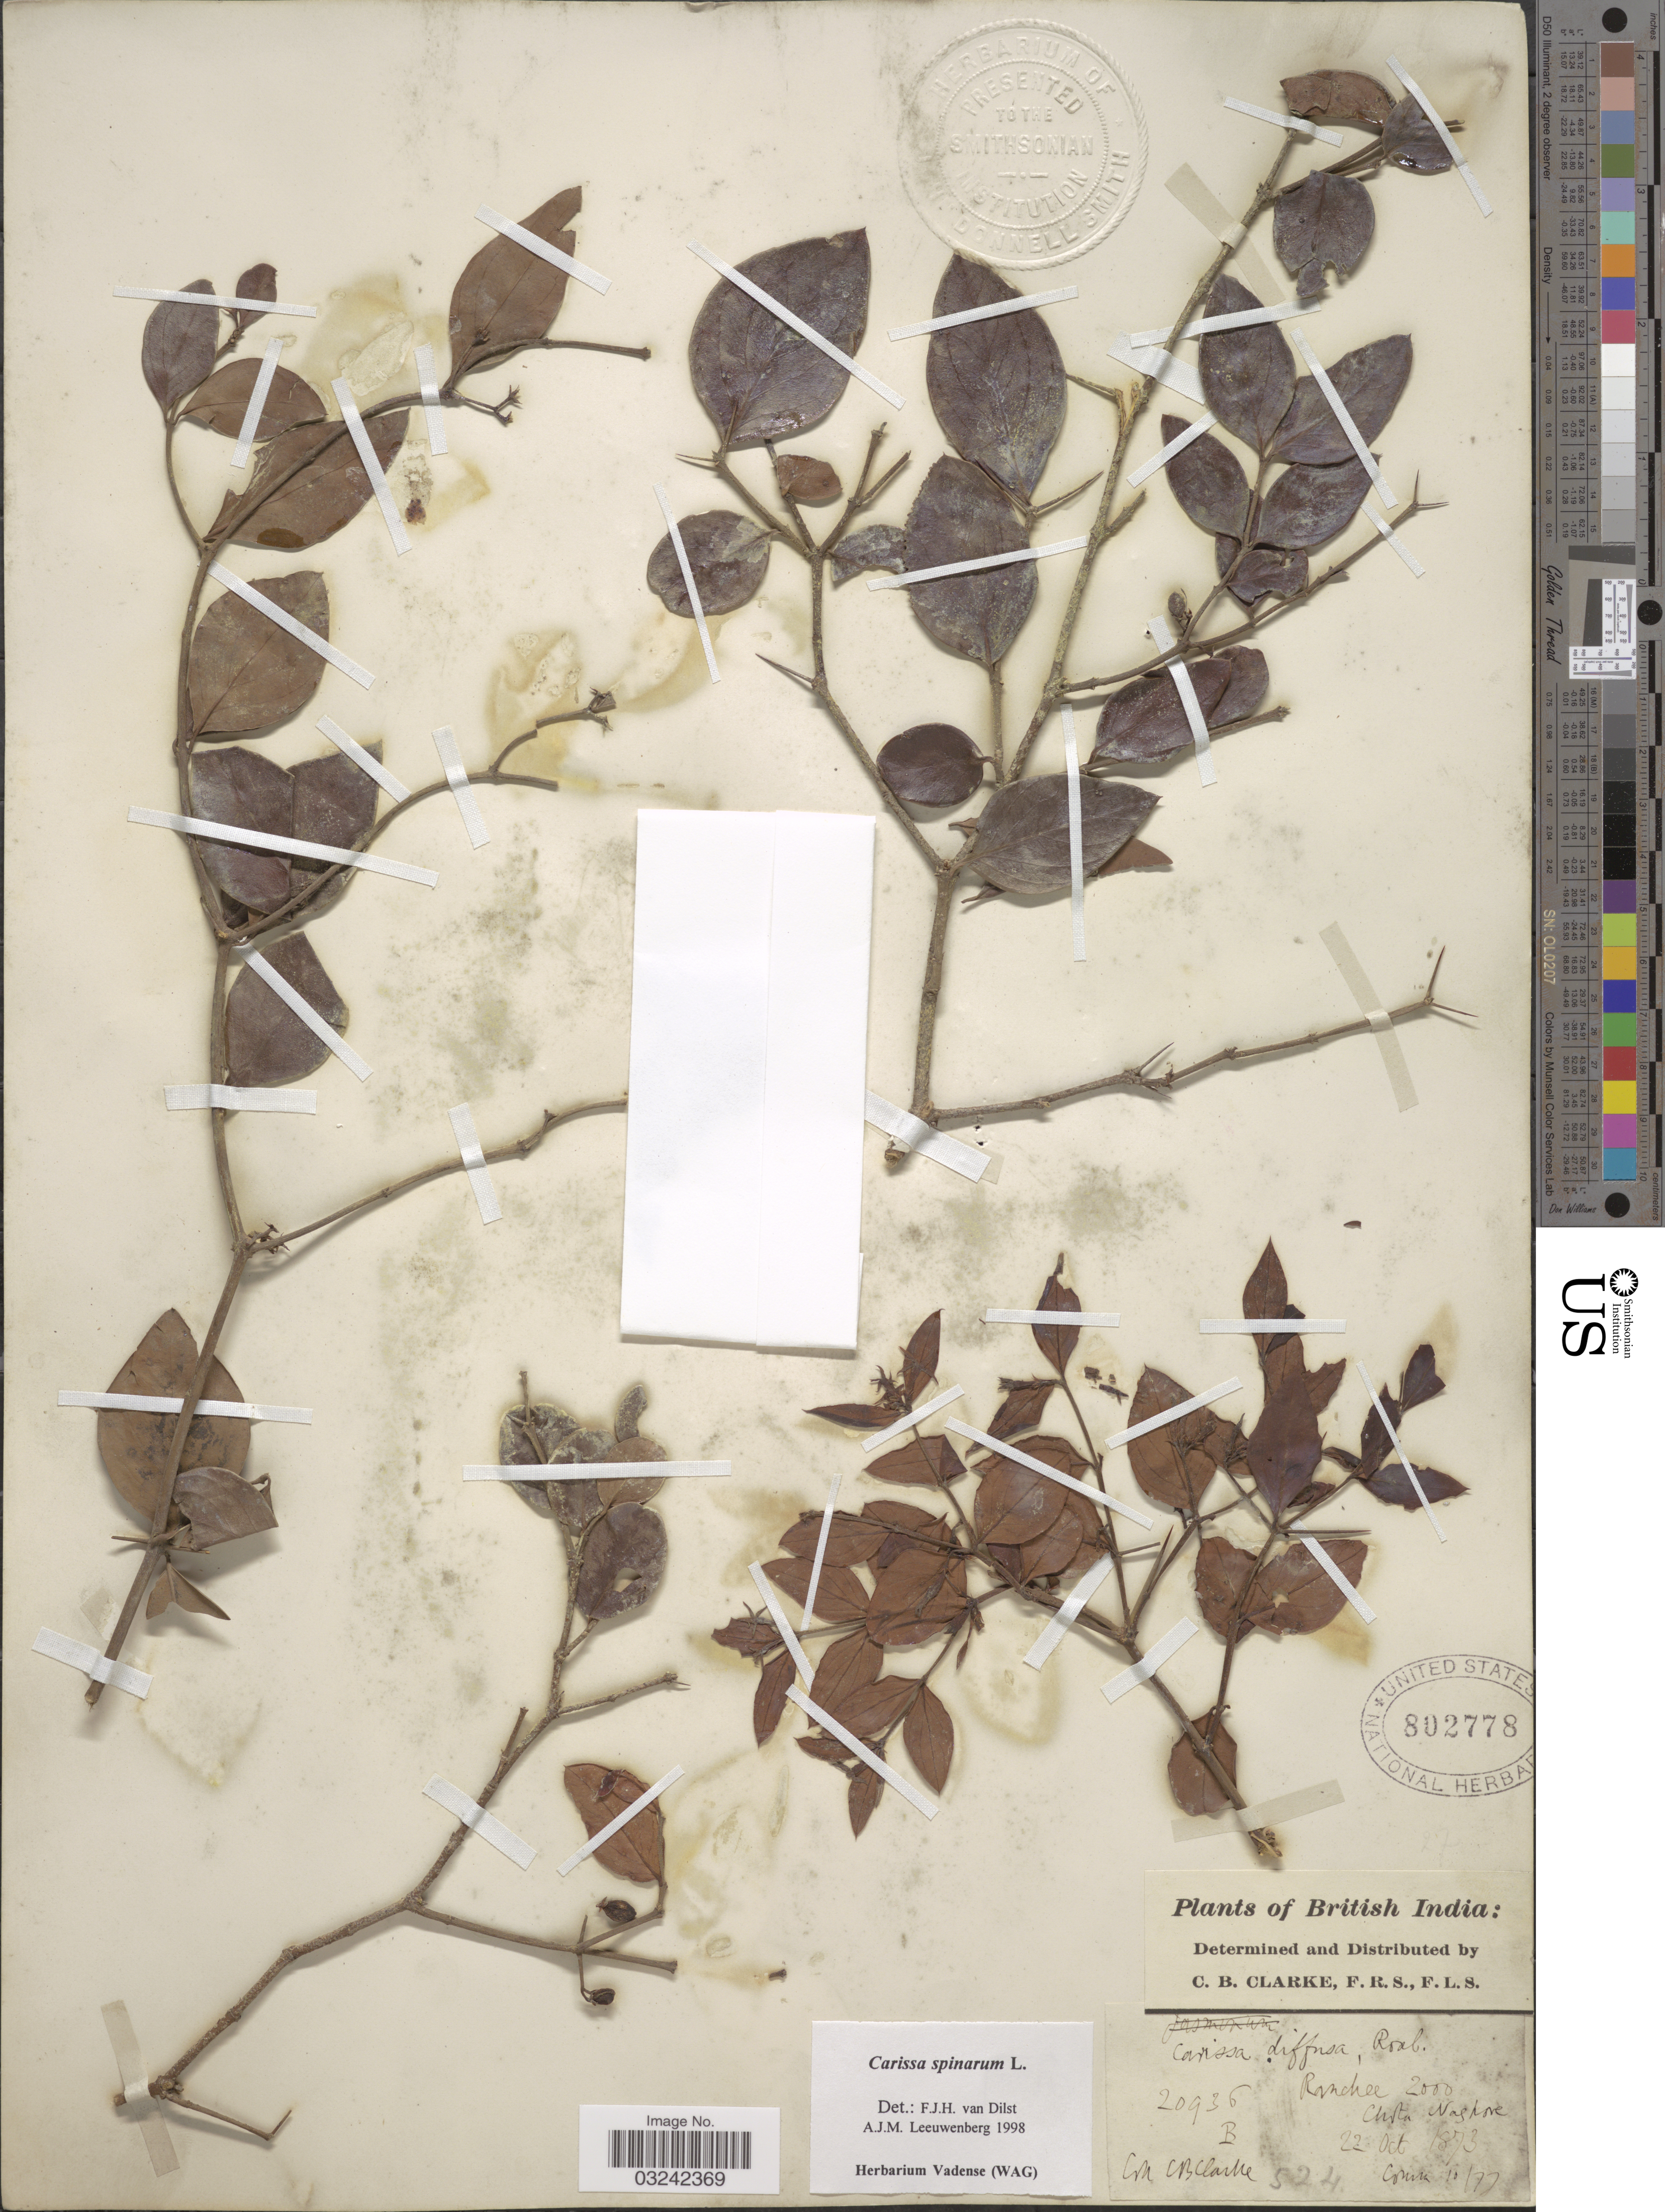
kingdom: Plantae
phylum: Tracheophyta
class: Magnoliopsida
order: Gentianales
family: Apocynaceae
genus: Carissa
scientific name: Carissa spinarum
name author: L.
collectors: C. B. Clarke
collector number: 20936B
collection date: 1873-10-22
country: India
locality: British India. Ranchee Chota Nagpore.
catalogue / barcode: US 802778